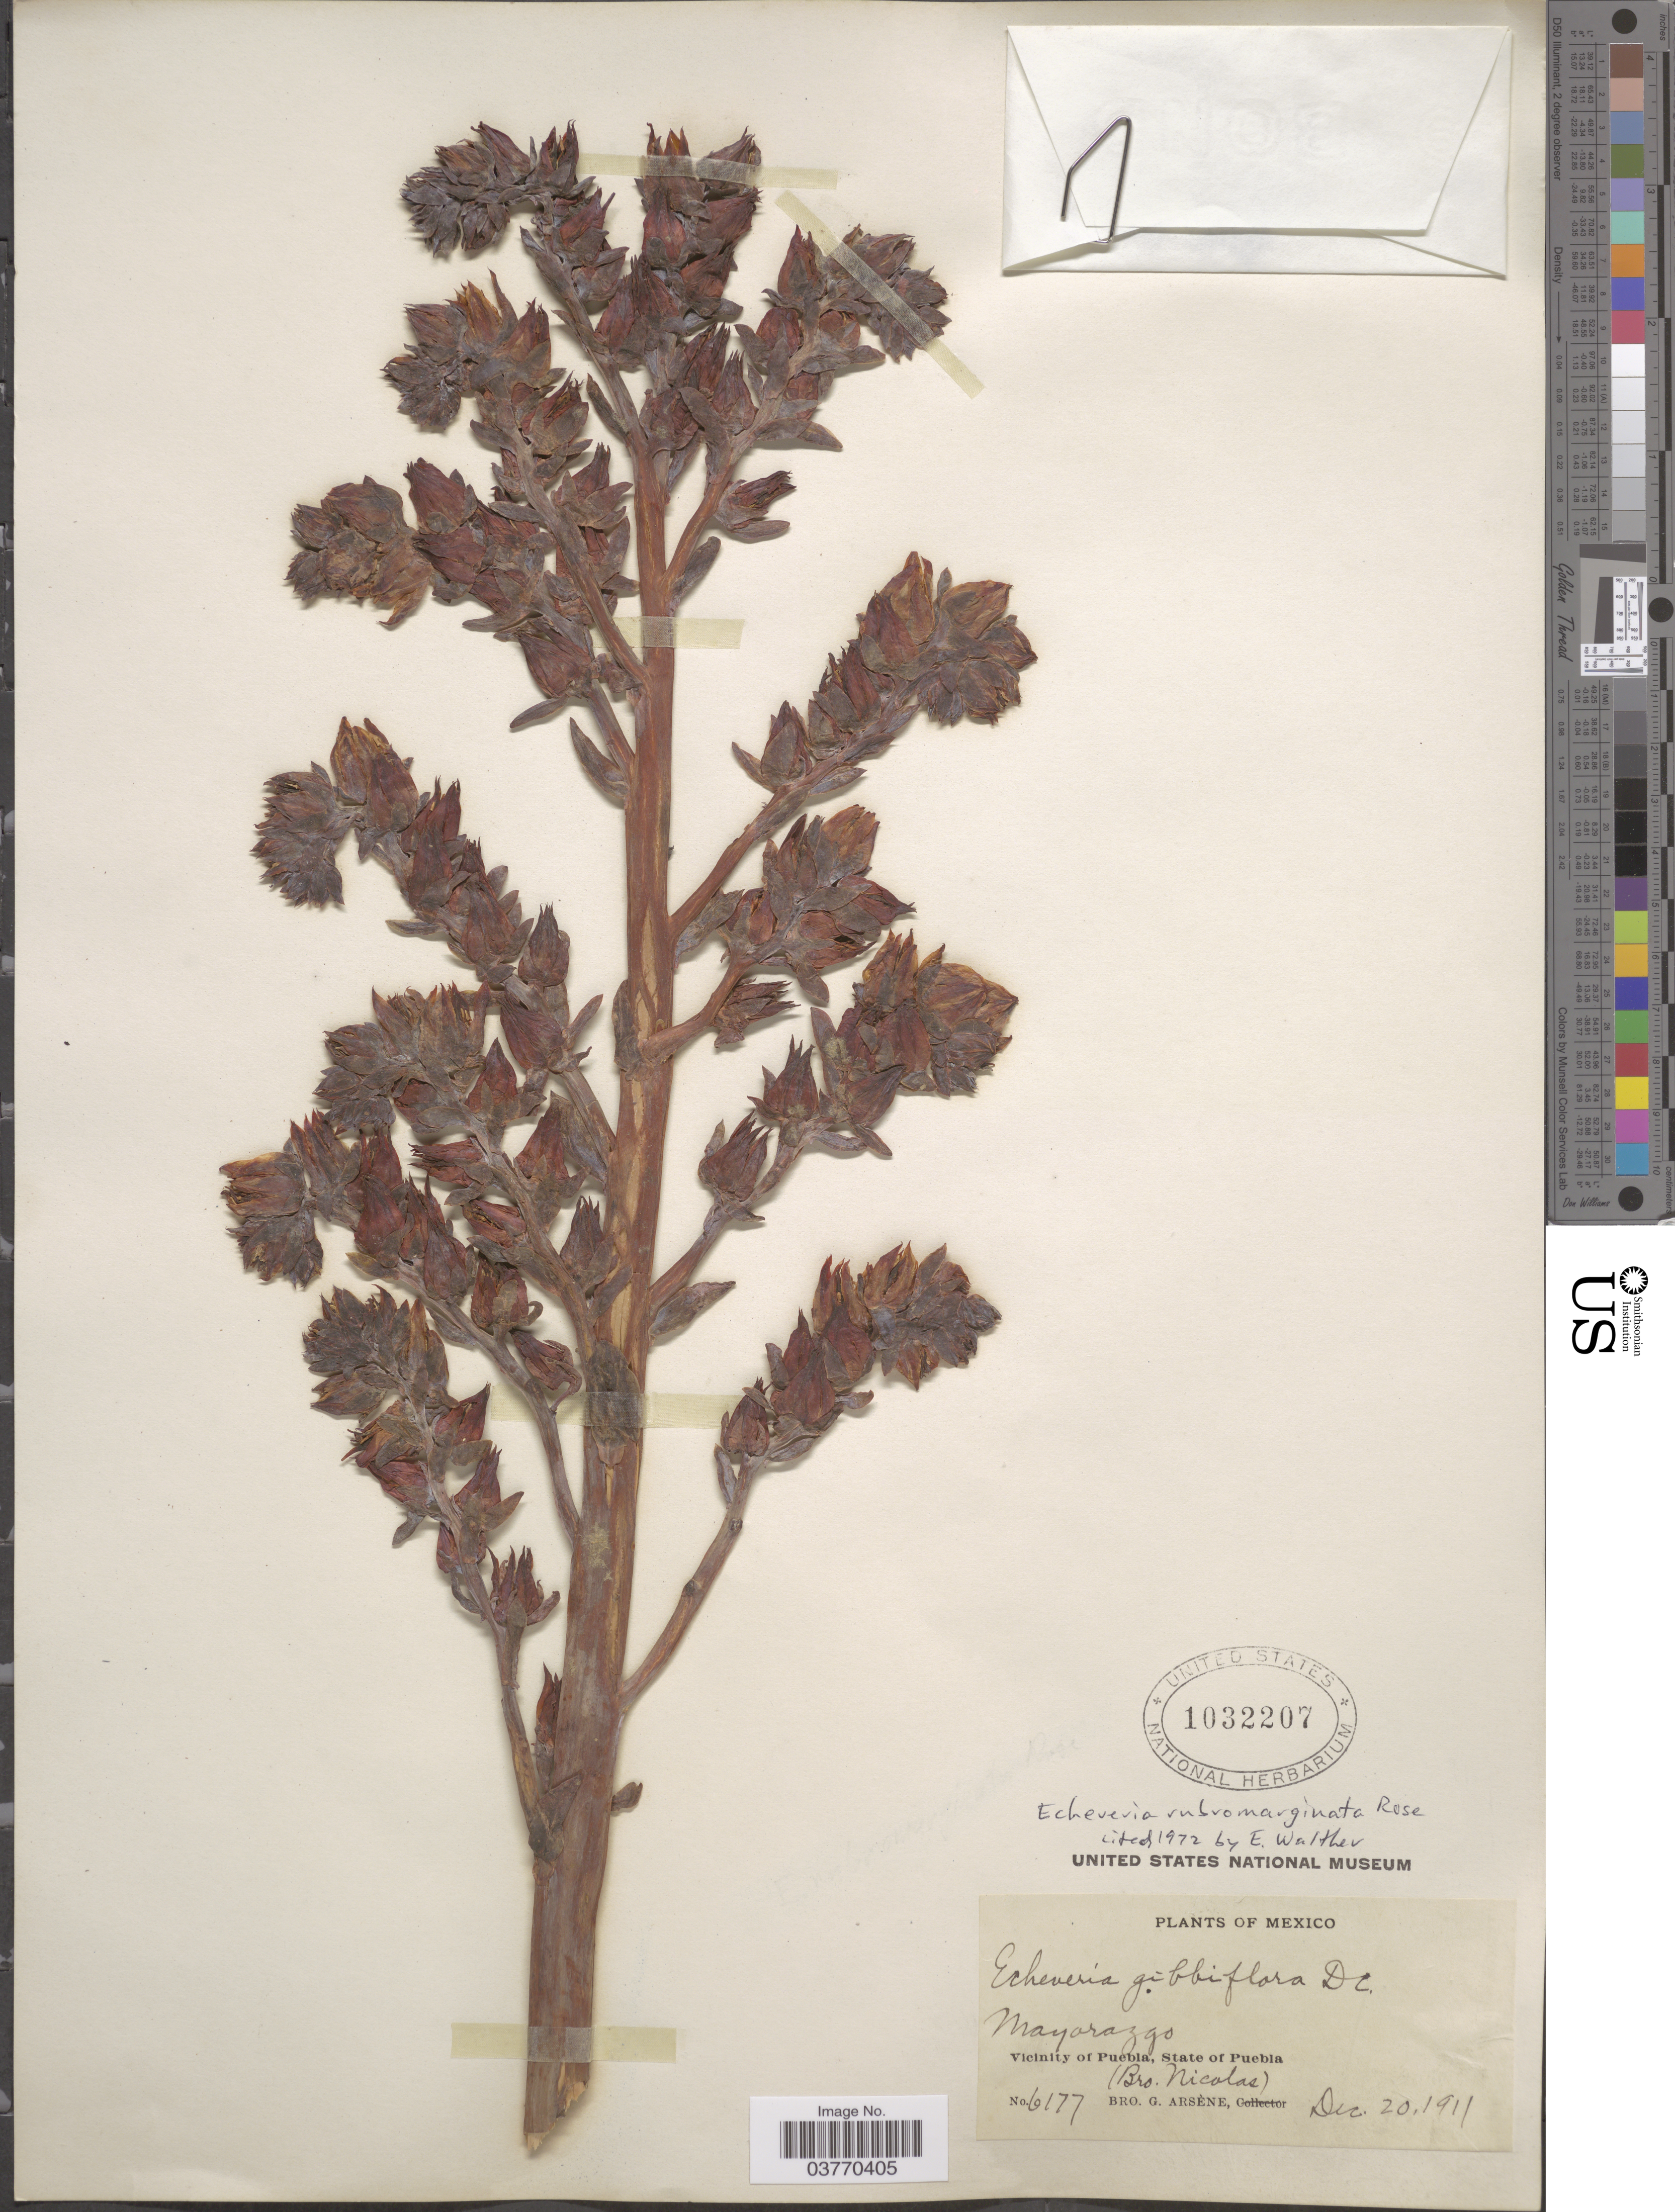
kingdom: Plantae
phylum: Tracheophyta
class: Magnoliopsida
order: Saxifragales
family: Crassulaceae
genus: Echeveria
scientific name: Echeveria rubromarginata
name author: Rose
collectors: Bro. G. Arsène & Bro. Nicolas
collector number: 6177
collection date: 1911-12-20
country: Mexico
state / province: Puebla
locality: Mayorazgo. Vicinity of Puebla.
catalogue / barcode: US 1032207